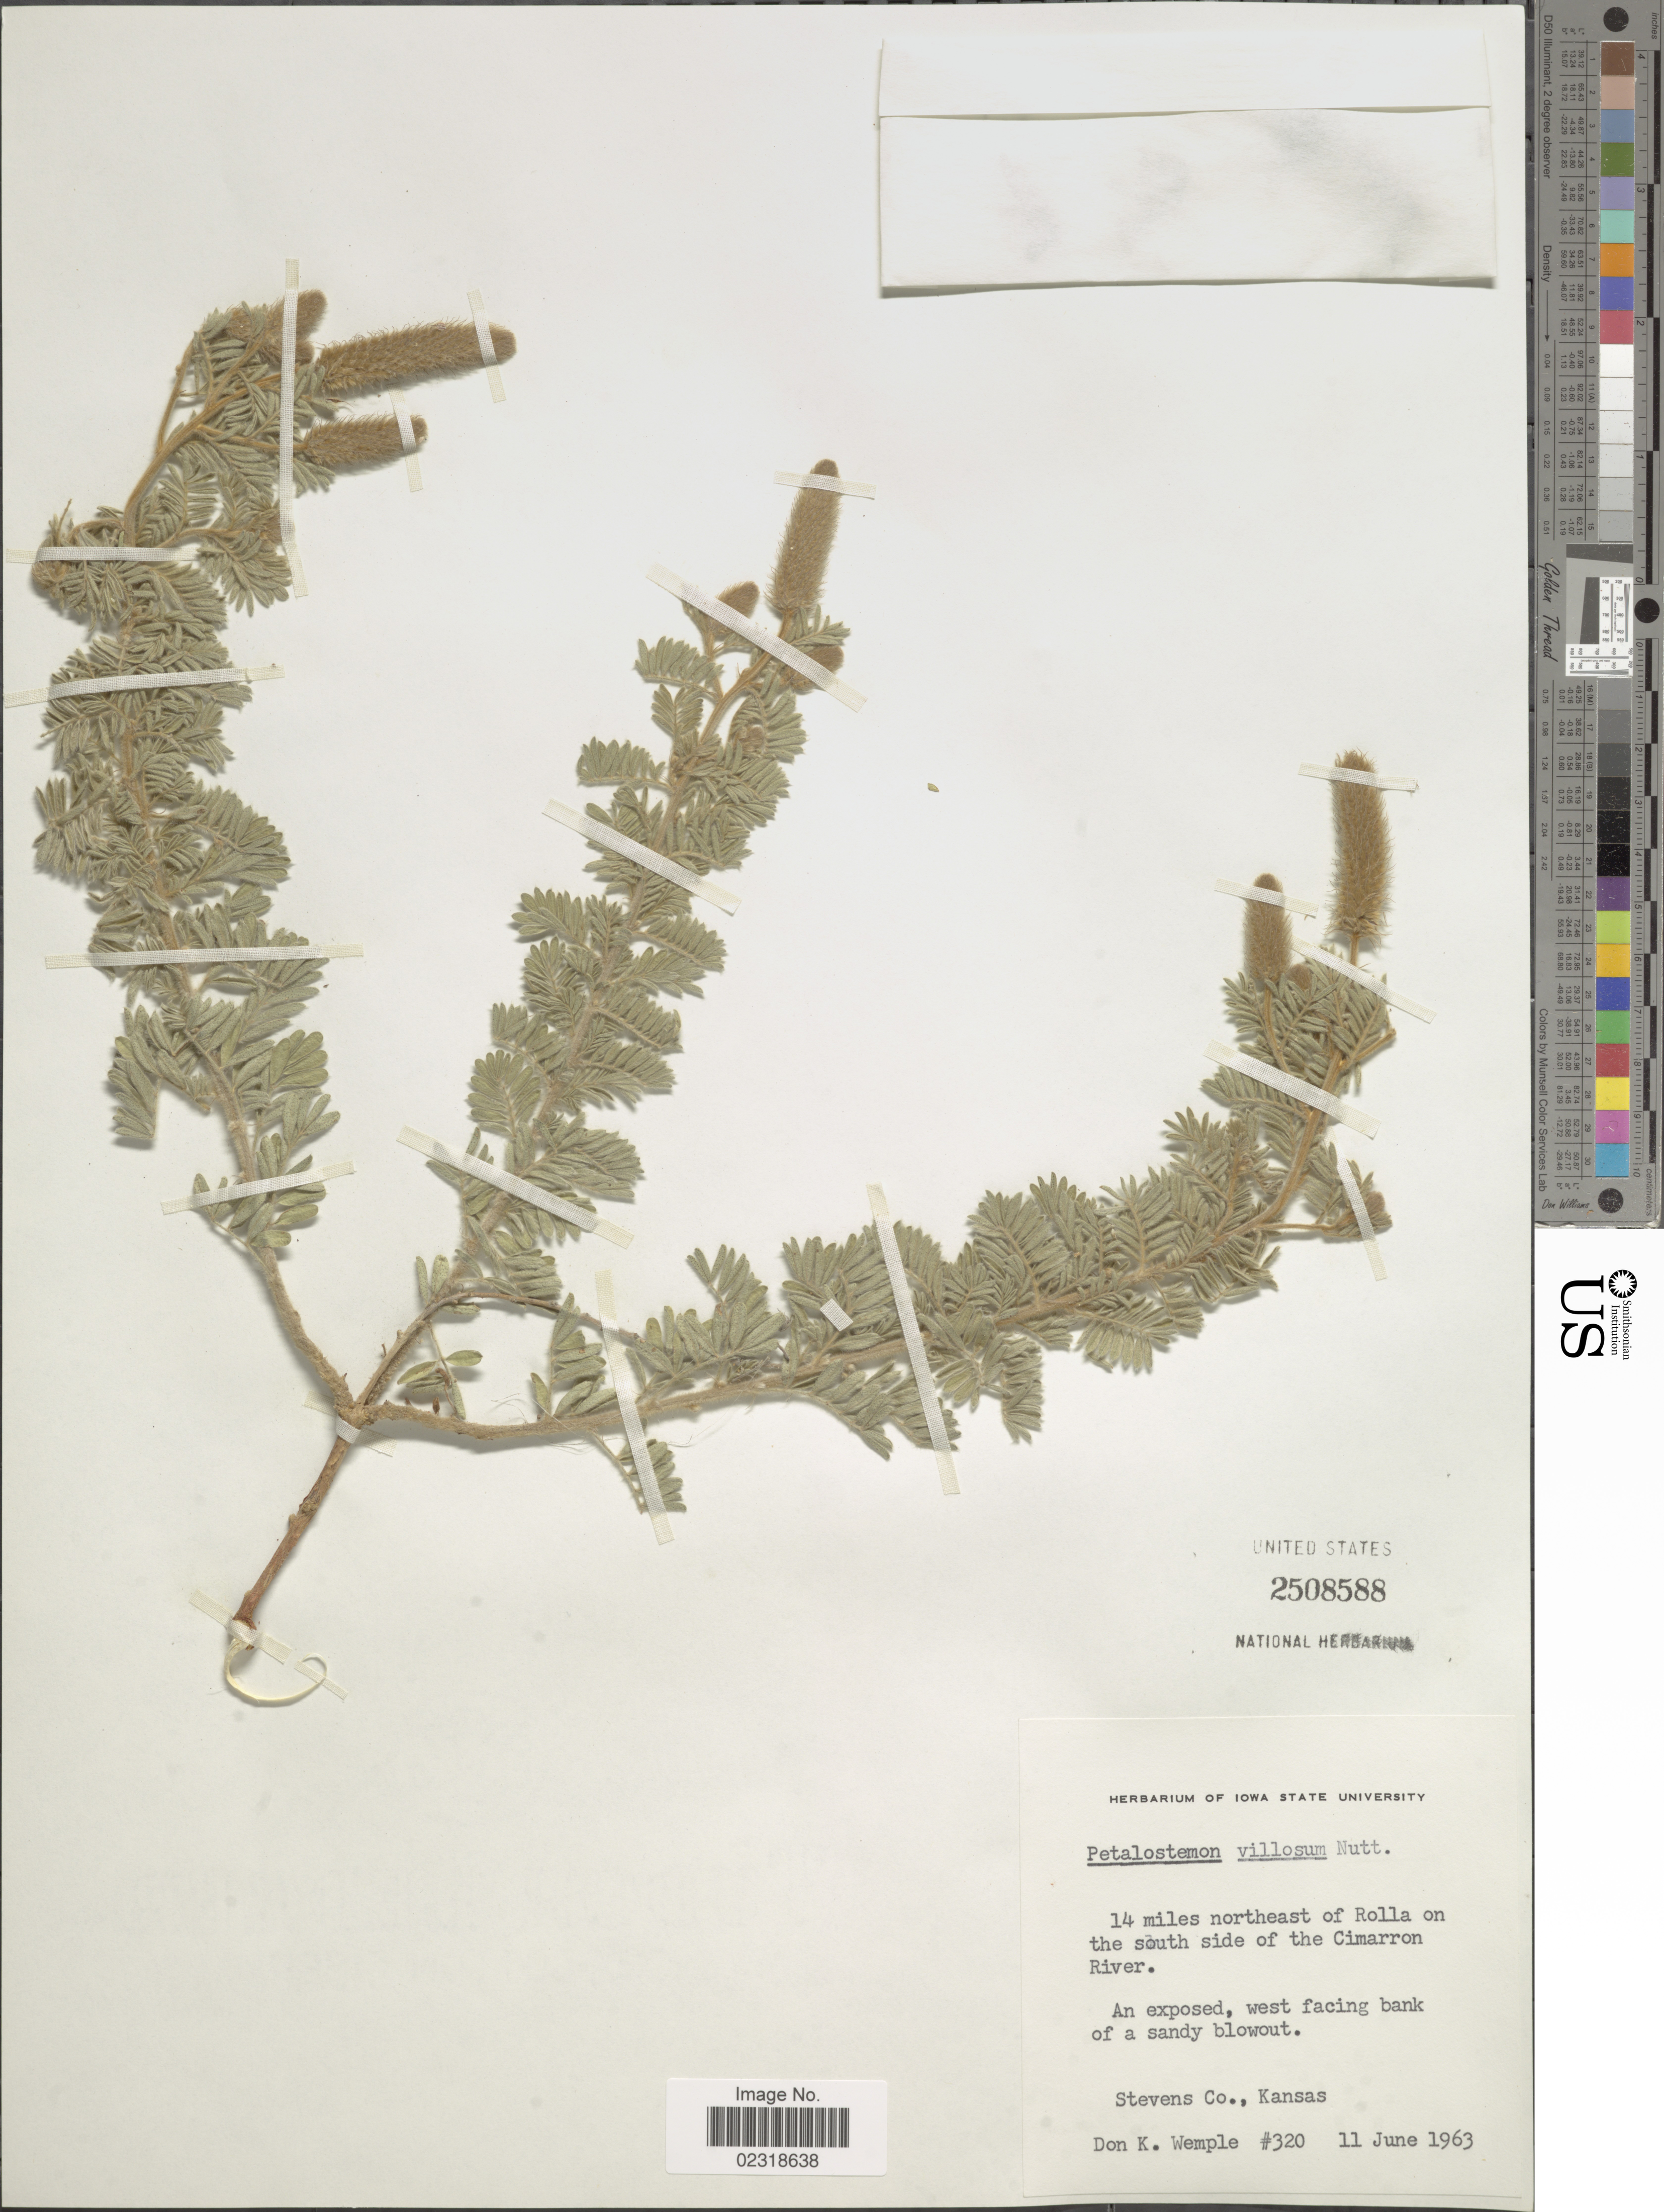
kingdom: Plantae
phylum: Tracheophyta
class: Magnoliopsida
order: Fabales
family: Fabaceae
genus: Dalea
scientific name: Dalea villosa var. villosa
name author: (Nutt.) Spreng.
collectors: D. Wemple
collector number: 320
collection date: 1963-06-11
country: United States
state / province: Kansas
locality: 14 miles northeast of Rolla on the south of the Cimarron River, an exposed, west facing bank of a sandy blowout, Stevens Co.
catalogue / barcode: US 2508588